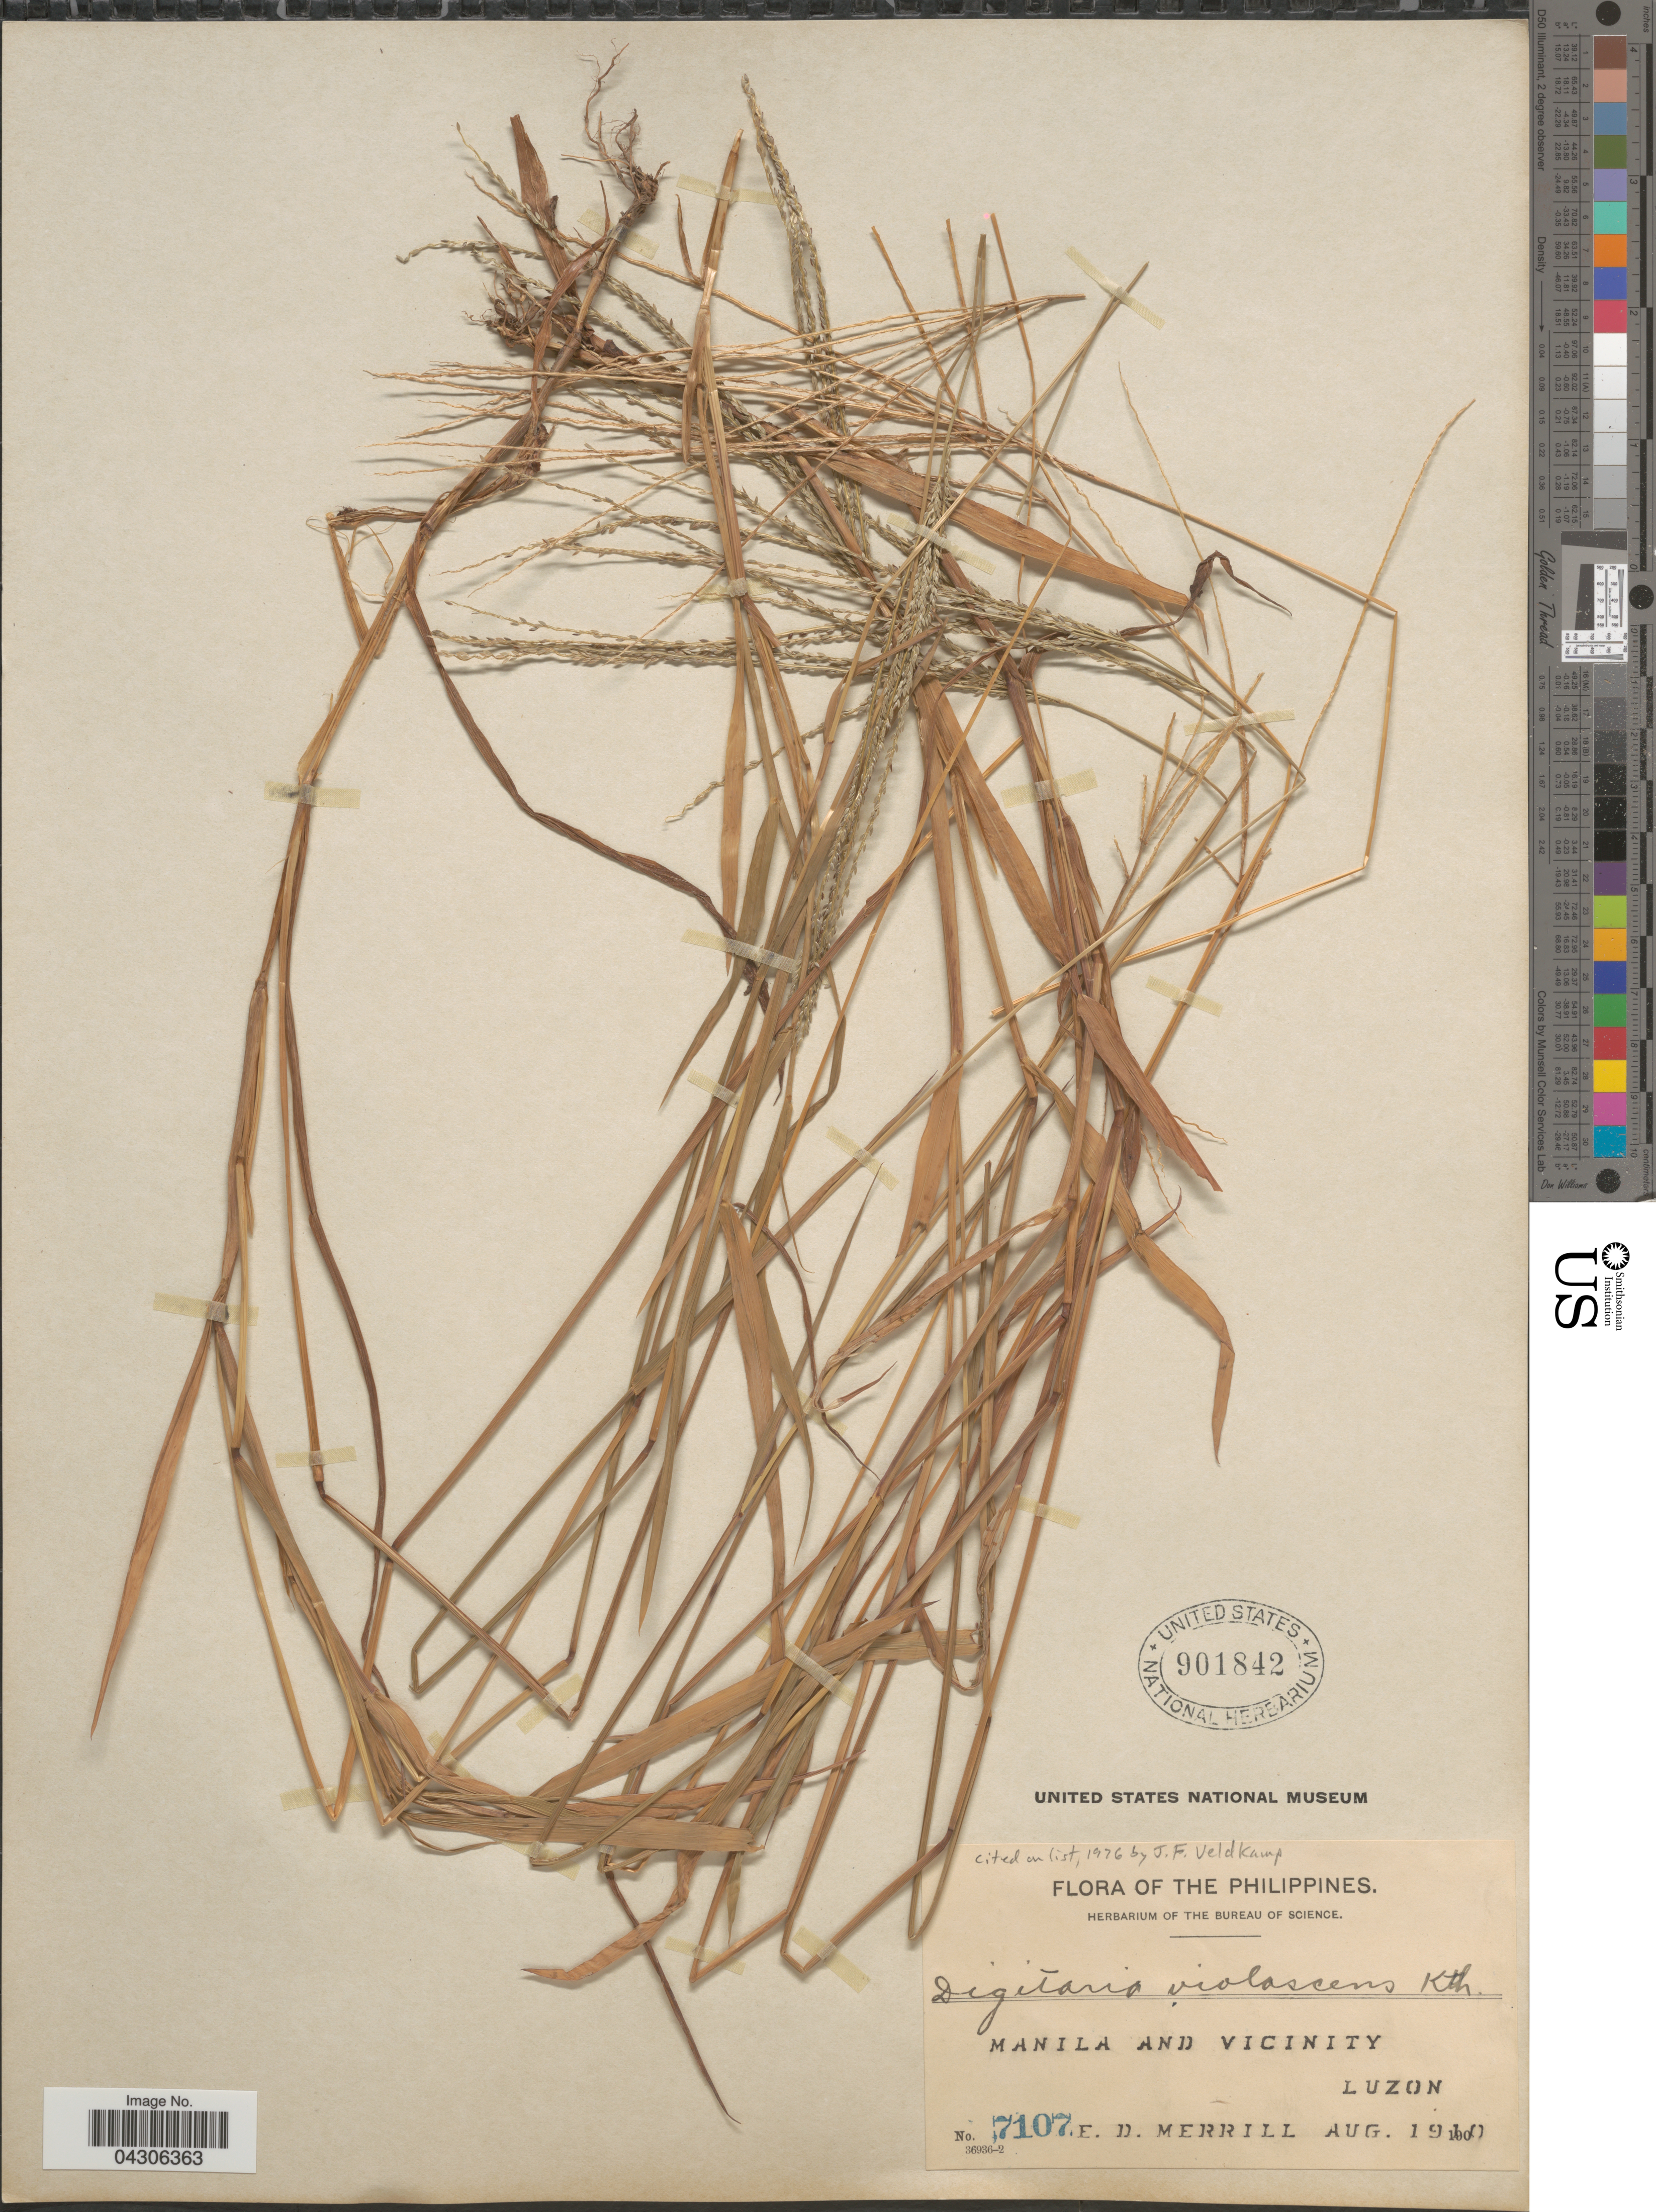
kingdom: Plantae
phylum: Tracheophyta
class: Liliopsida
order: Poales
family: Poaceae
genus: Digitaria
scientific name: Digitaria violascens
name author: Link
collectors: E. D. Merrill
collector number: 7107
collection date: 1910-08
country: Philippines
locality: Manila And Vicinity. Luzon.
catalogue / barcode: US 901842